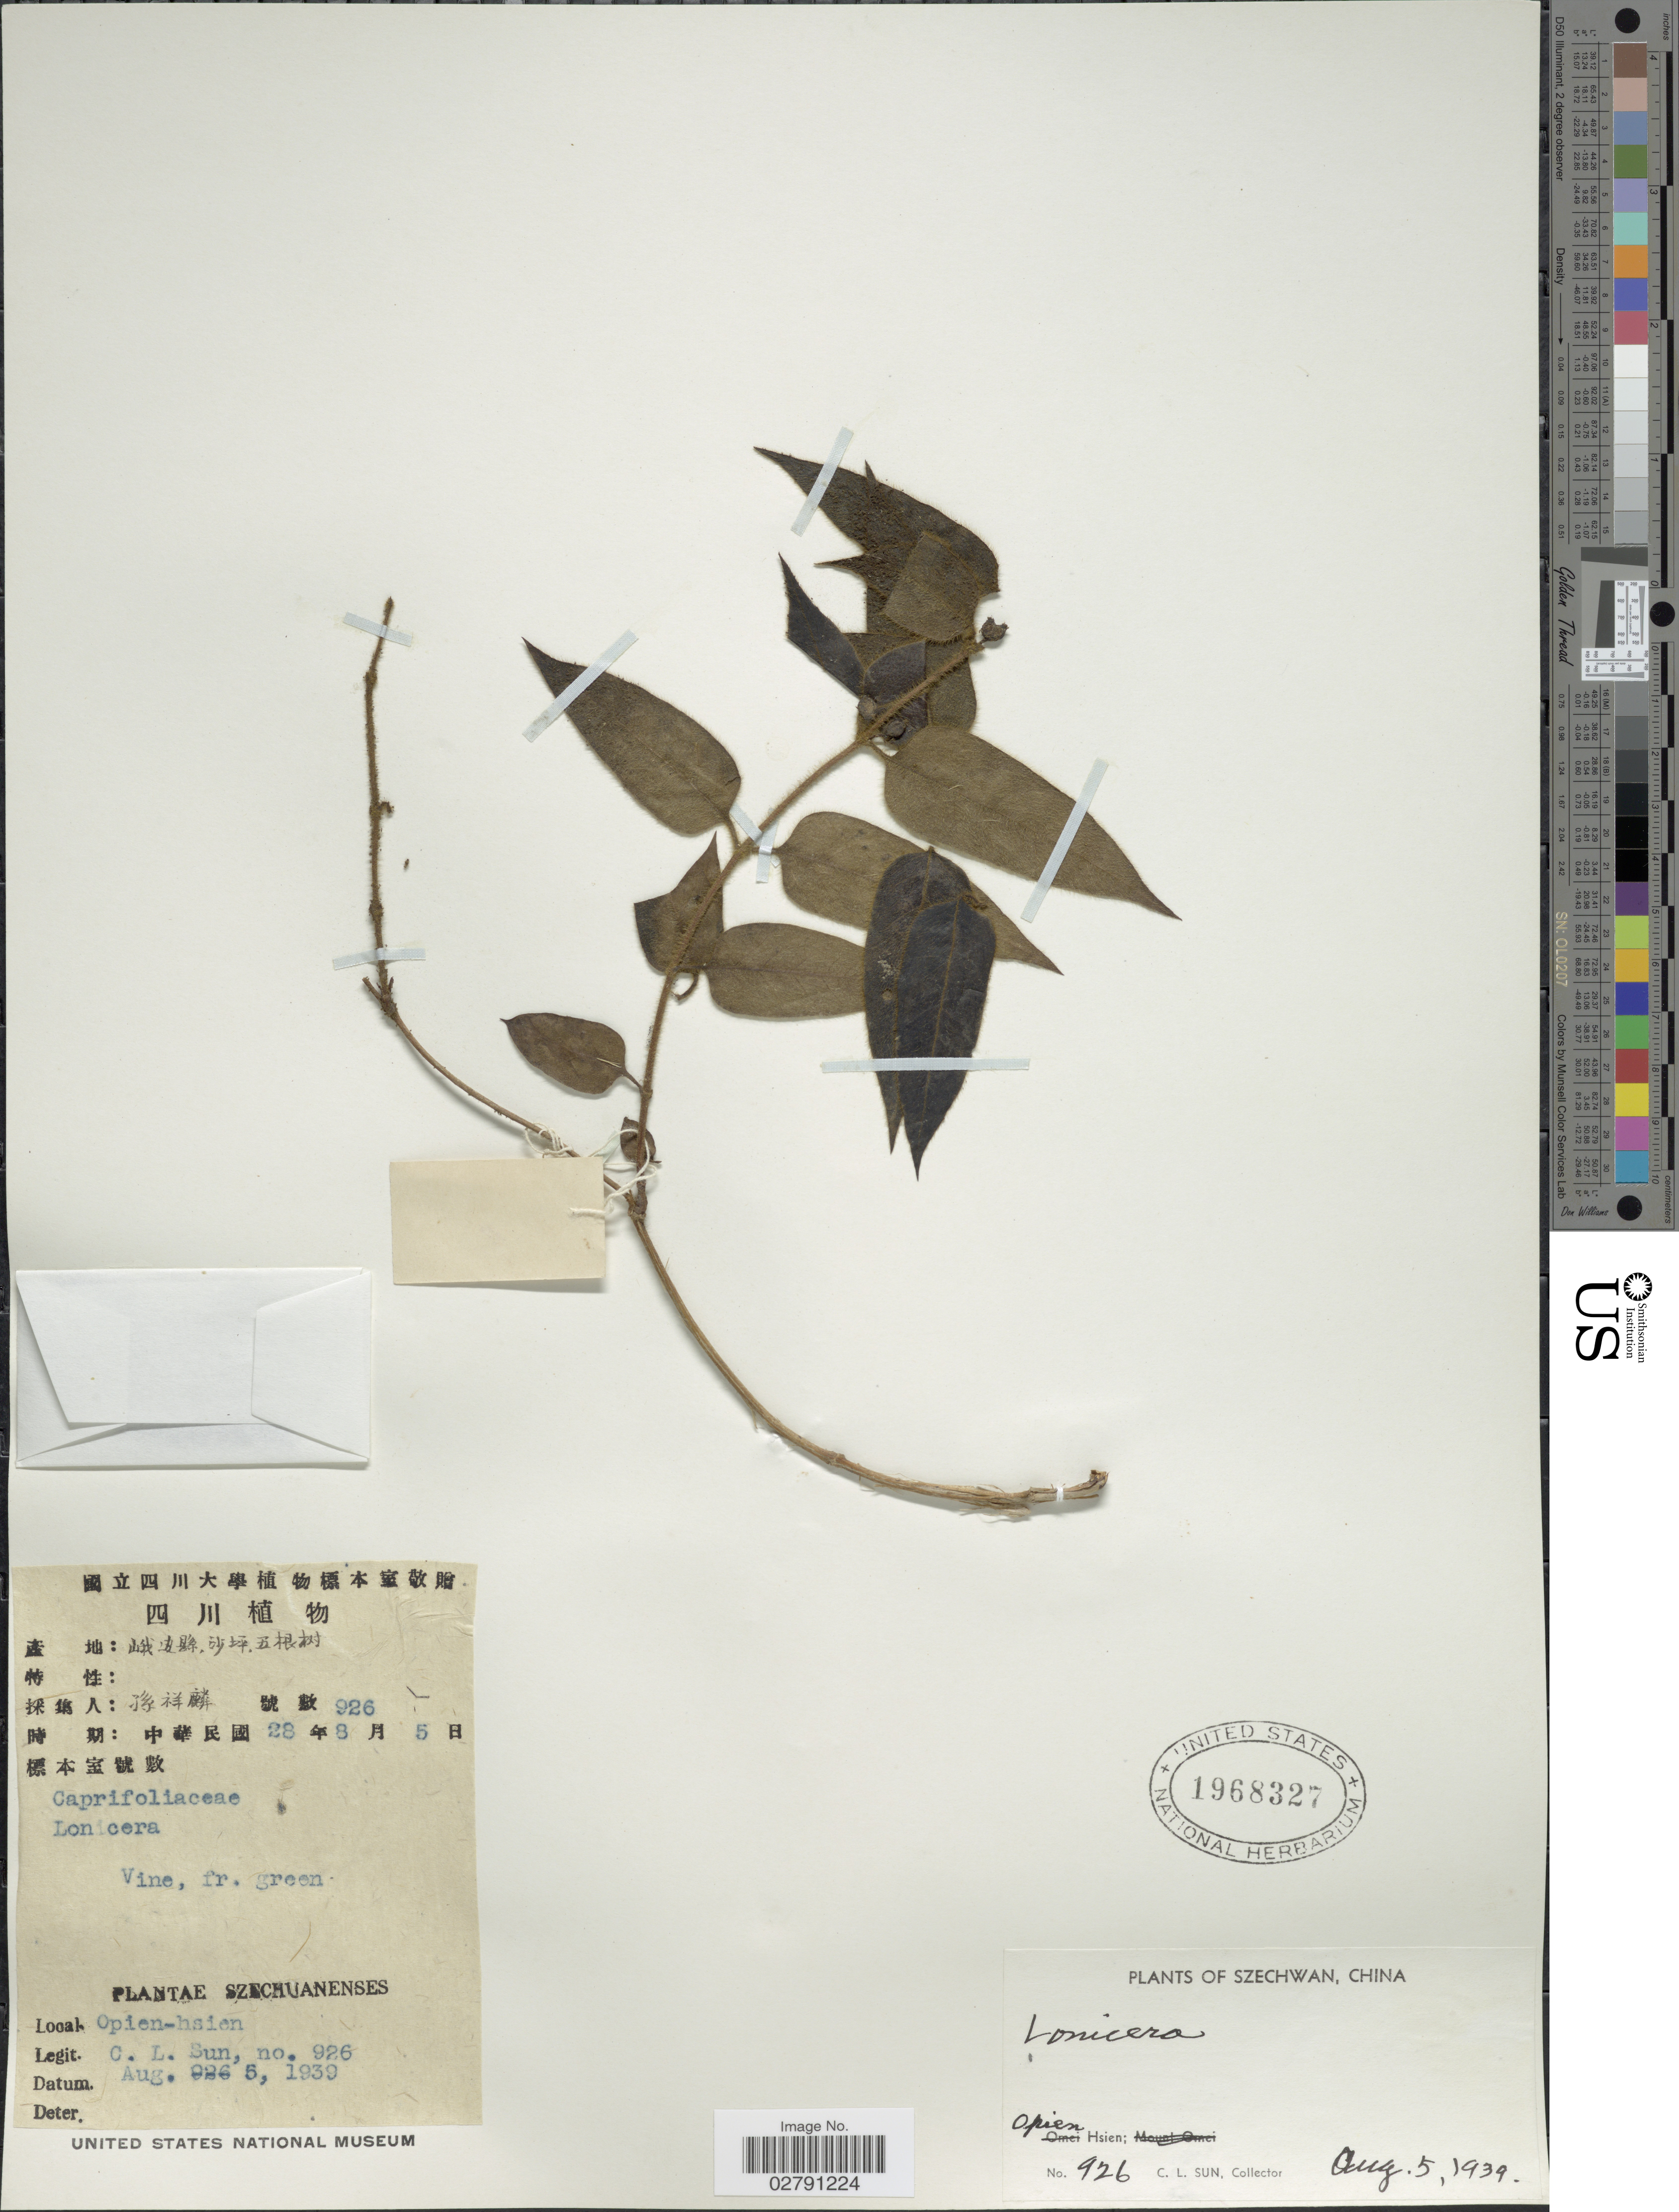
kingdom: Plantae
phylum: Tracheophyta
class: Magnoliopsida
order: Dipsacales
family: Caprifoliaceae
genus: Lonicera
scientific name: Lonicera sp.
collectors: C. Sun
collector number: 926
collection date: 1939-08-05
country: China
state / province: Sichuan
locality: Szechwan. Opien Hsien.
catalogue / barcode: US 1968327